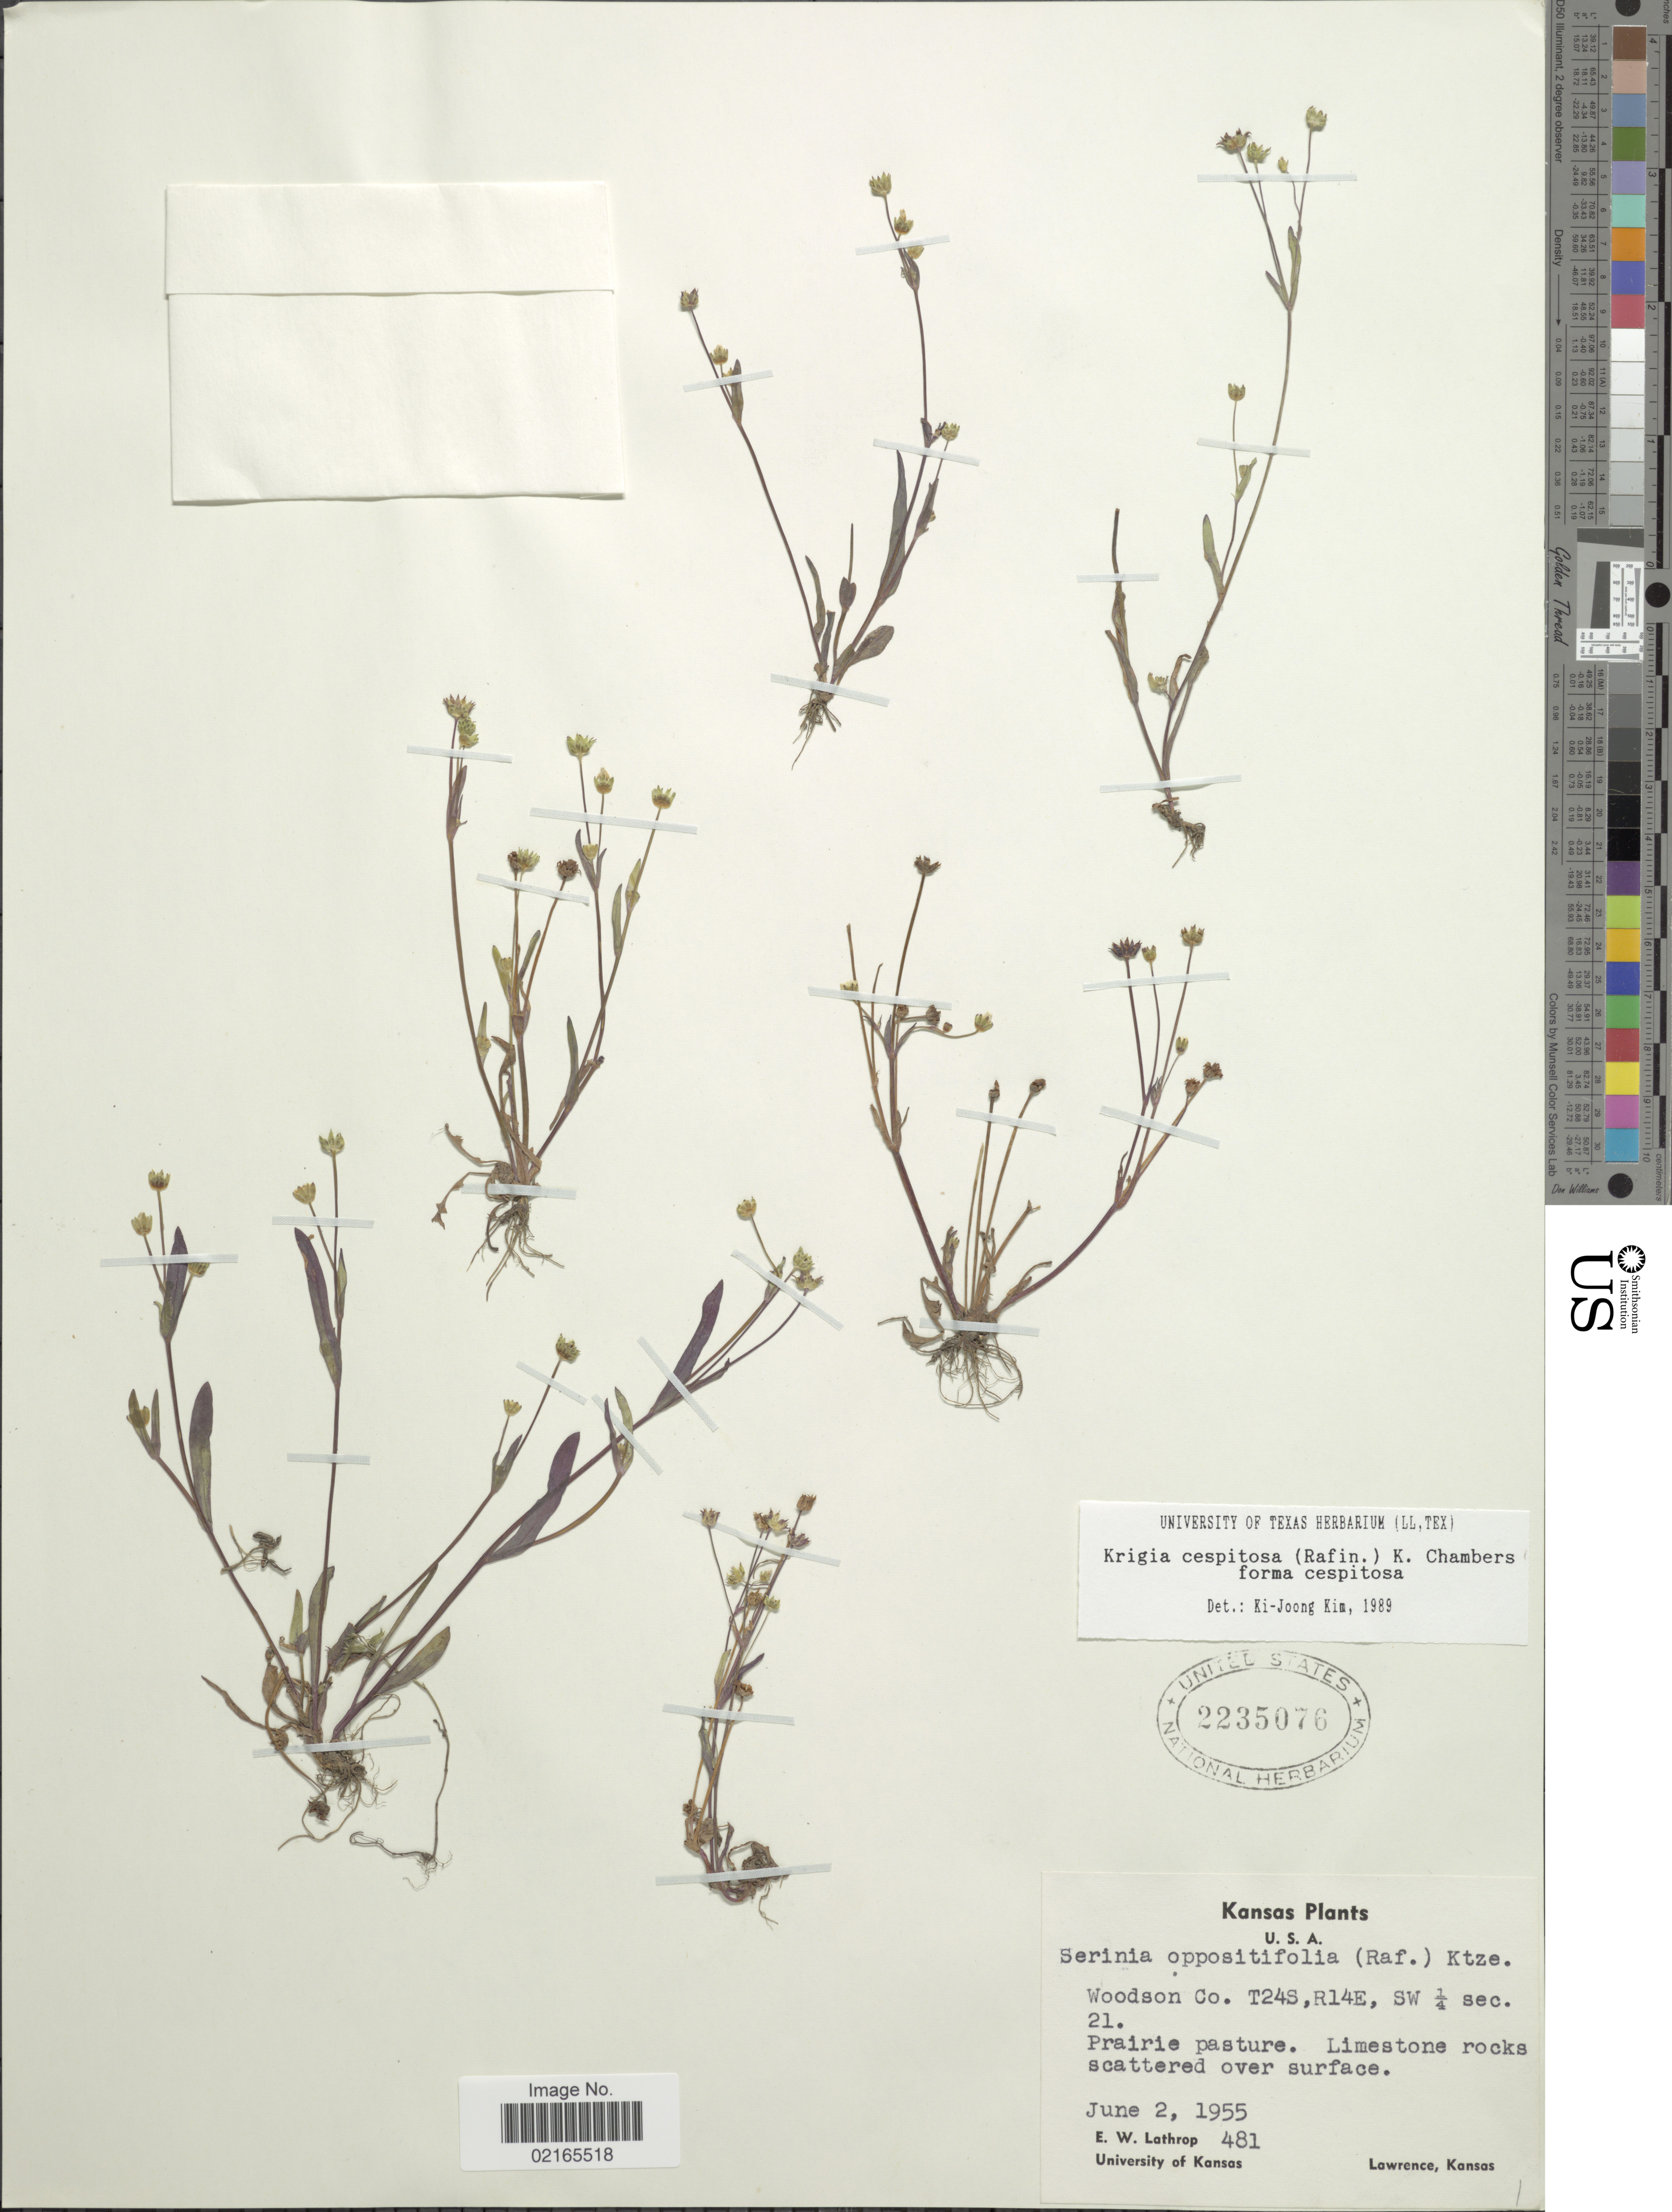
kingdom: Plantae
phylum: Tracheophyta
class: Magnoliopsida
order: Asterales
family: Asteraceae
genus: Krigia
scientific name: Krigia cespitosa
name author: (Raf.) K.L. Chambers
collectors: E. W. Lathrop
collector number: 481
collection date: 1955-06-02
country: United States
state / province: Kansas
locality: Woodson Co., T24S, R14E, SW¼ sec/ 21, Prairie pasture, limestone rocks scattered over surface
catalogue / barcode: US 2235076